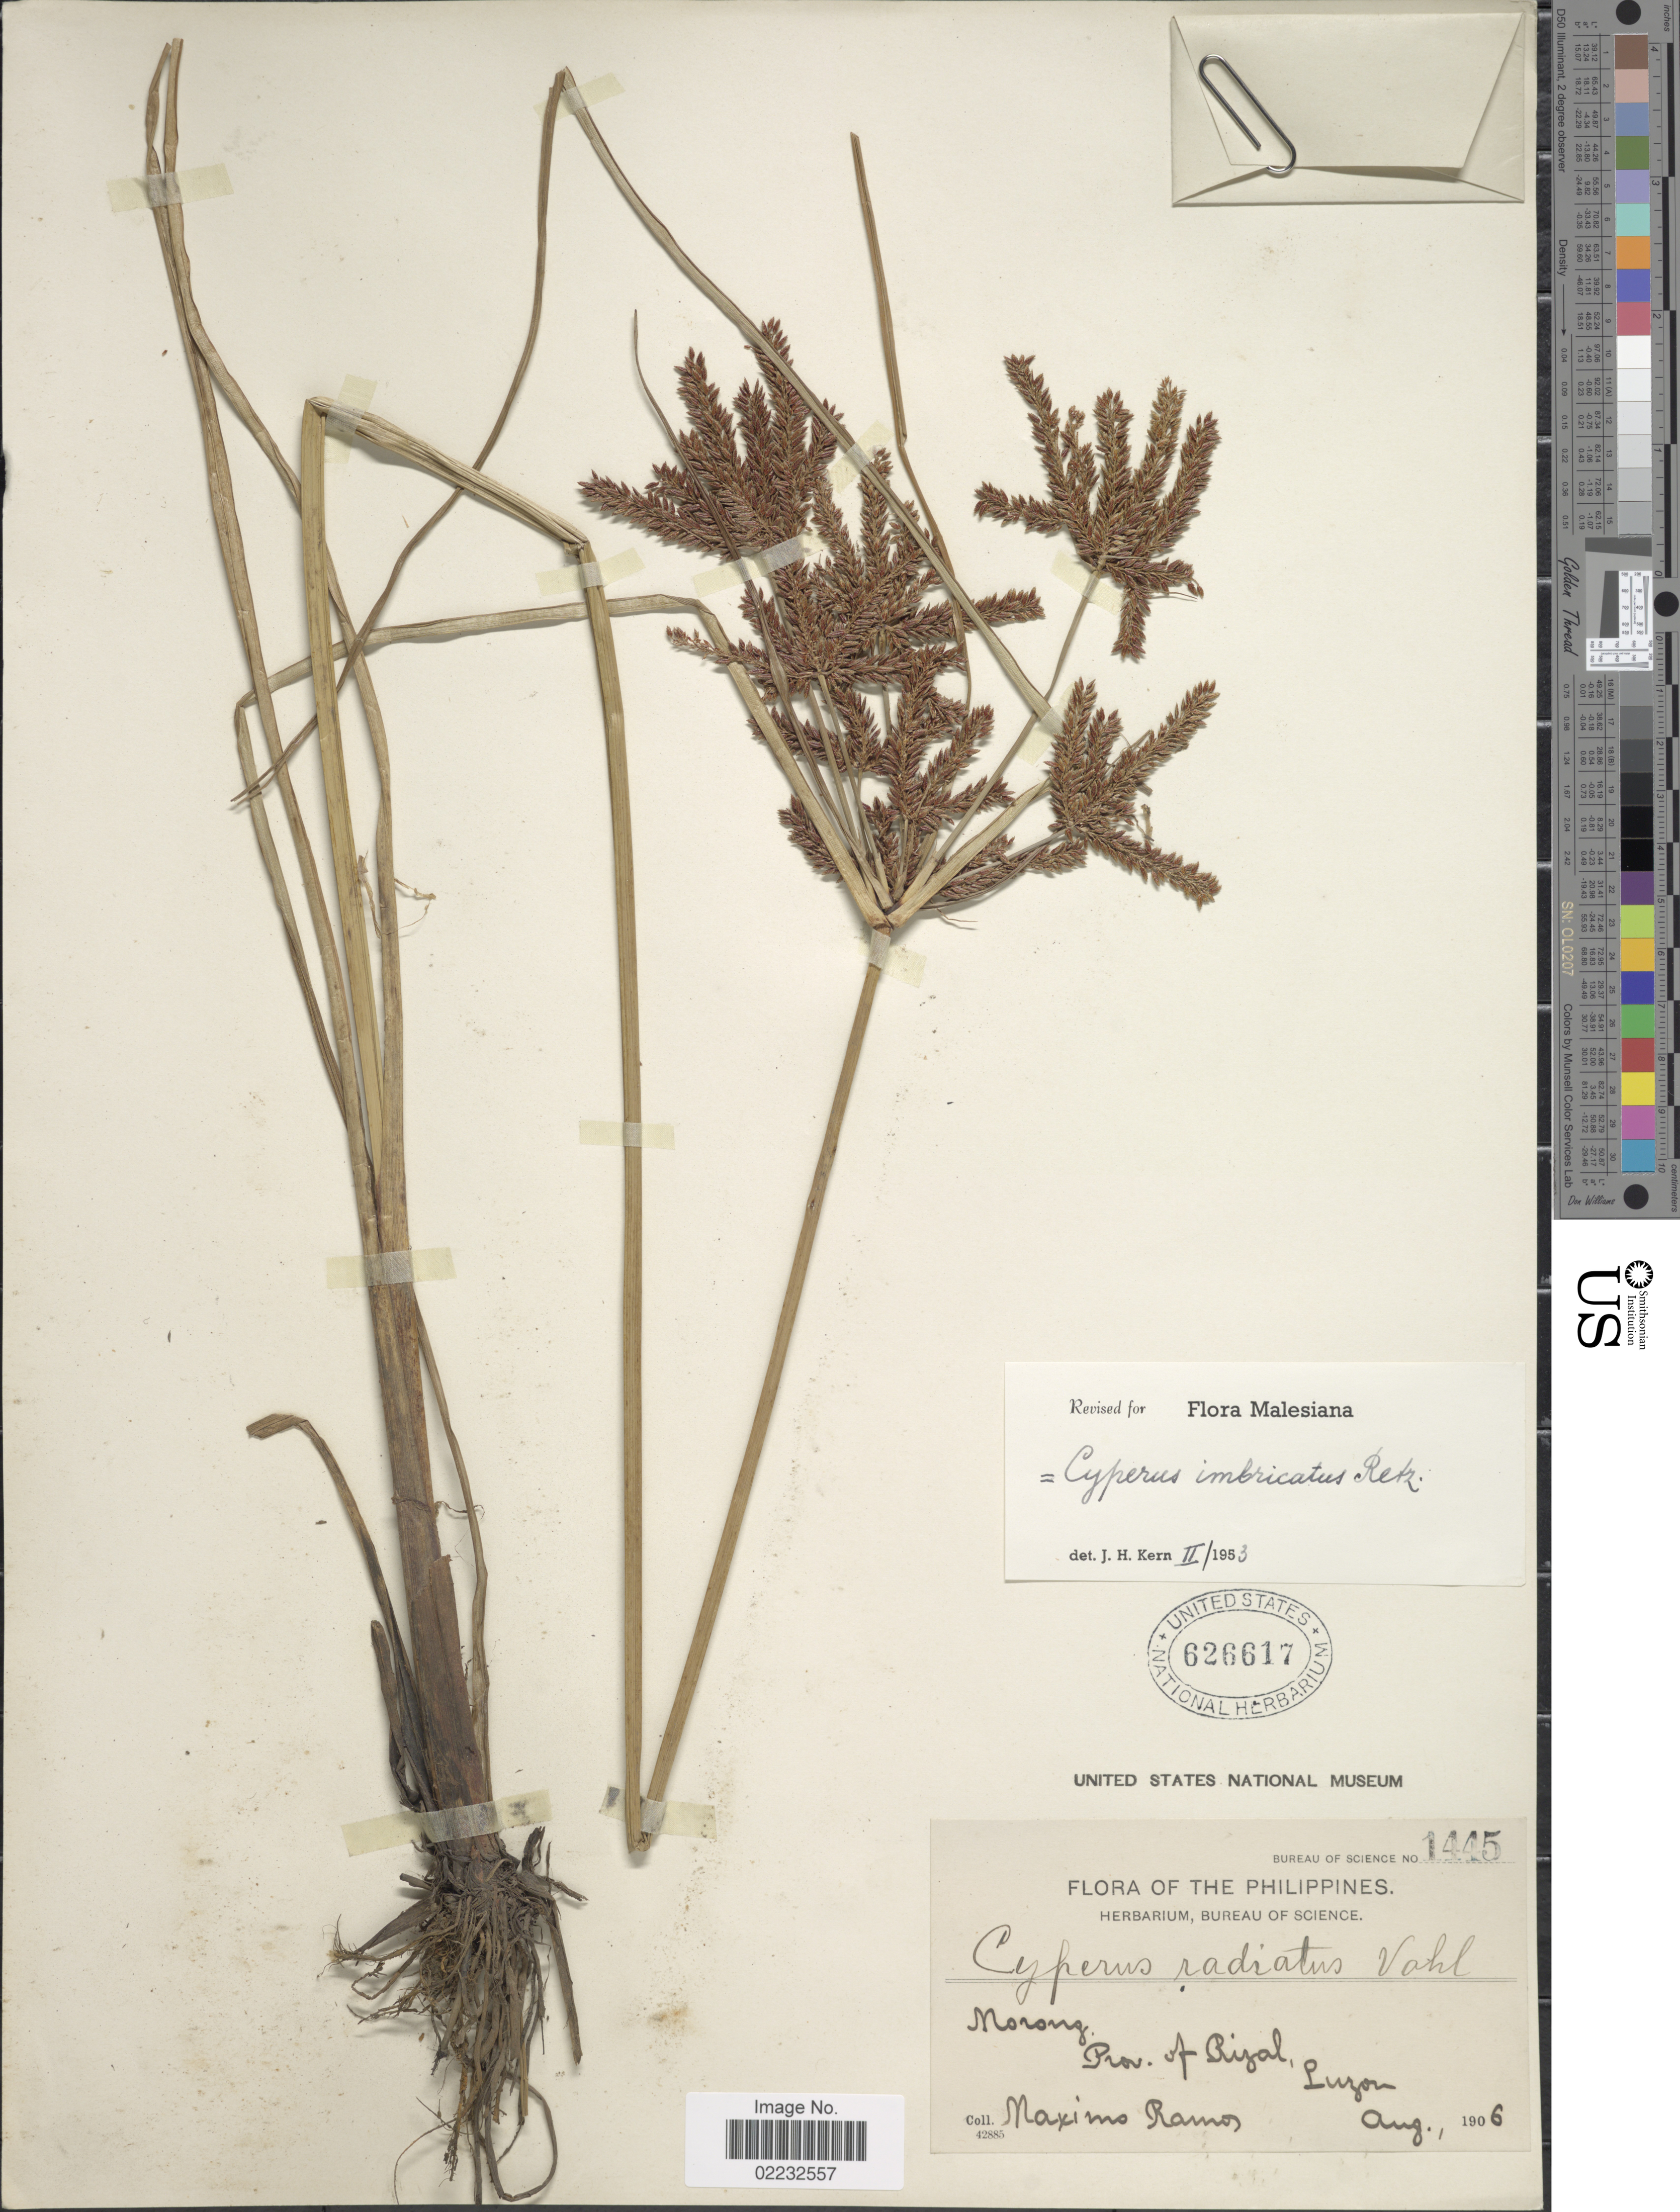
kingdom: Plantae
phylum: Tracheophyta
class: Liliopsida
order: Poales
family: Cyperaceae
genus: Cyperus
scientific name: Cyperus imbricatus Retz.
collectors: M. Ramos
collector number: Bureau of Science 1445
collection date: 1906-08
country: Philippines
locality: Morong, Prov. of Rizal, Luzon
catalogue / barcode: US 626617